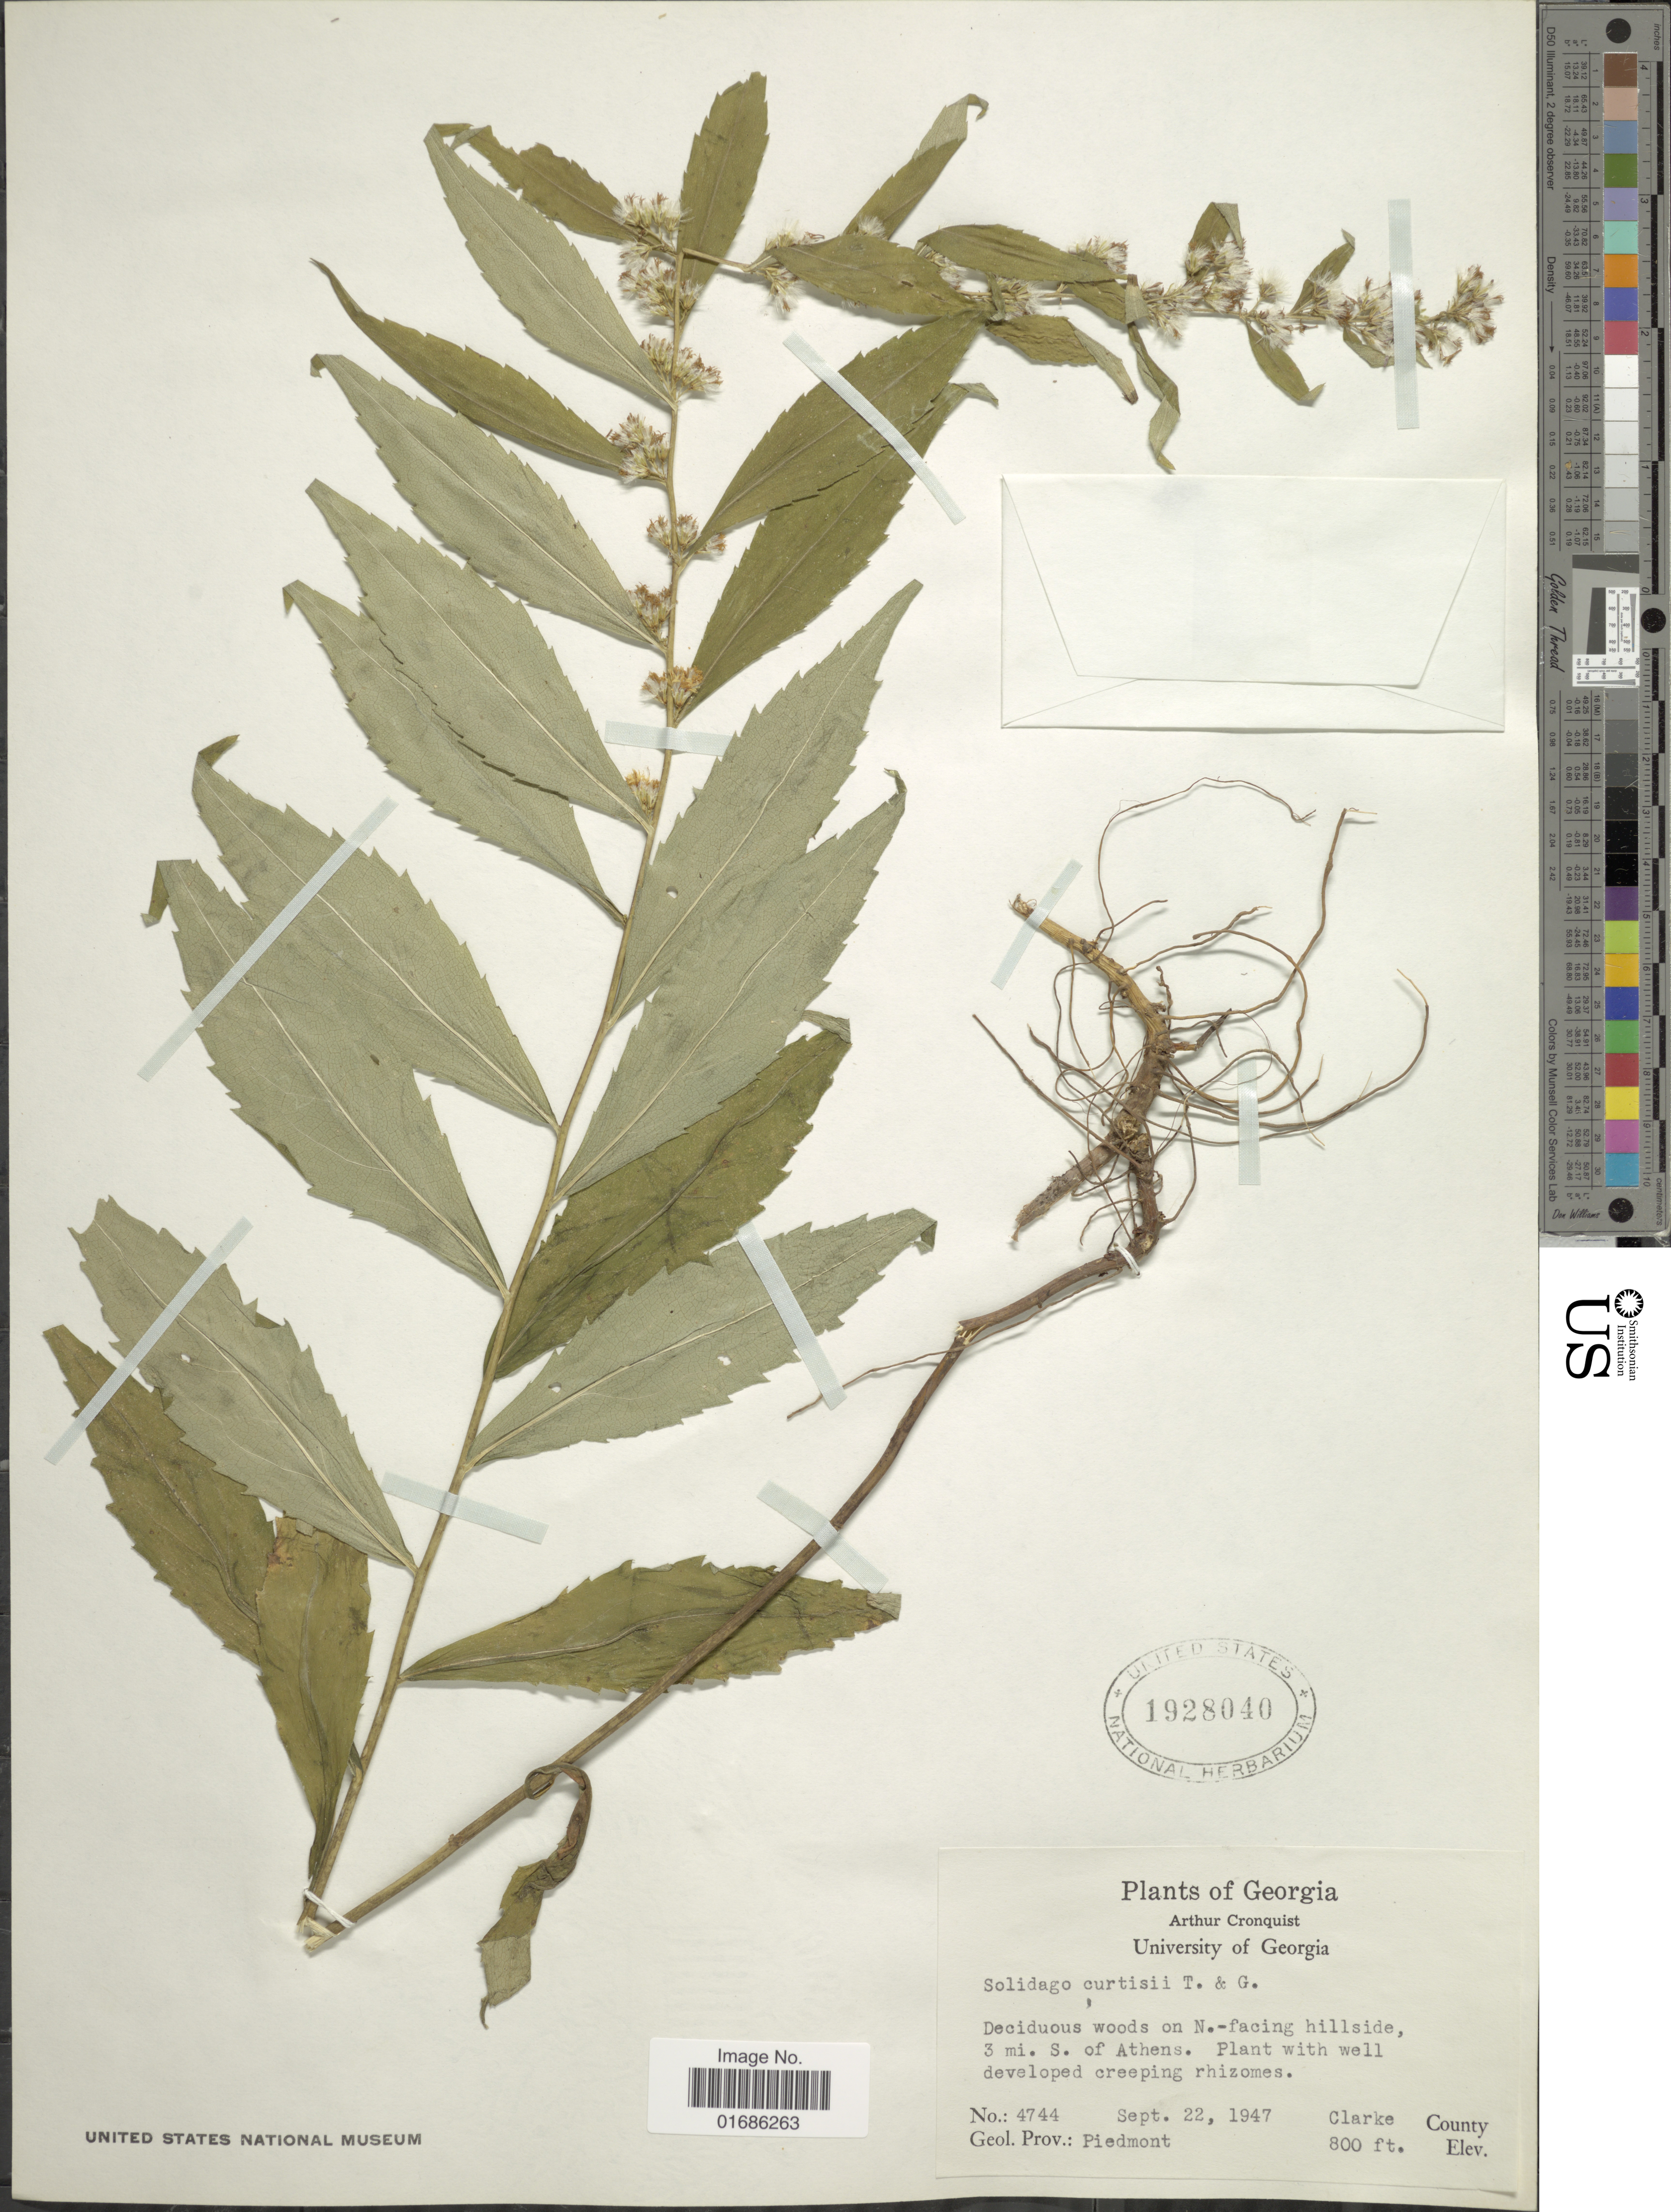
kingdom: Plantae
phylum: Tracheophyta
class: Magnoliopsida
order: Asterales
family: Asteraceae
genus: Solidago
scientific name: Solidago curtisii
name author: Torr. & A. Gray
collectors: A. J. Cronquist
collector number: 4744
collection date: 1947-09-22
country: United States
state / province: Georgia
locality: Deciduous woods on N-Facing hillside, 3 mi. S. of Athens. Clarke County, Geol. Prov. Piedmont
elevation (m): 244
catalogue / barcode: US 1928040